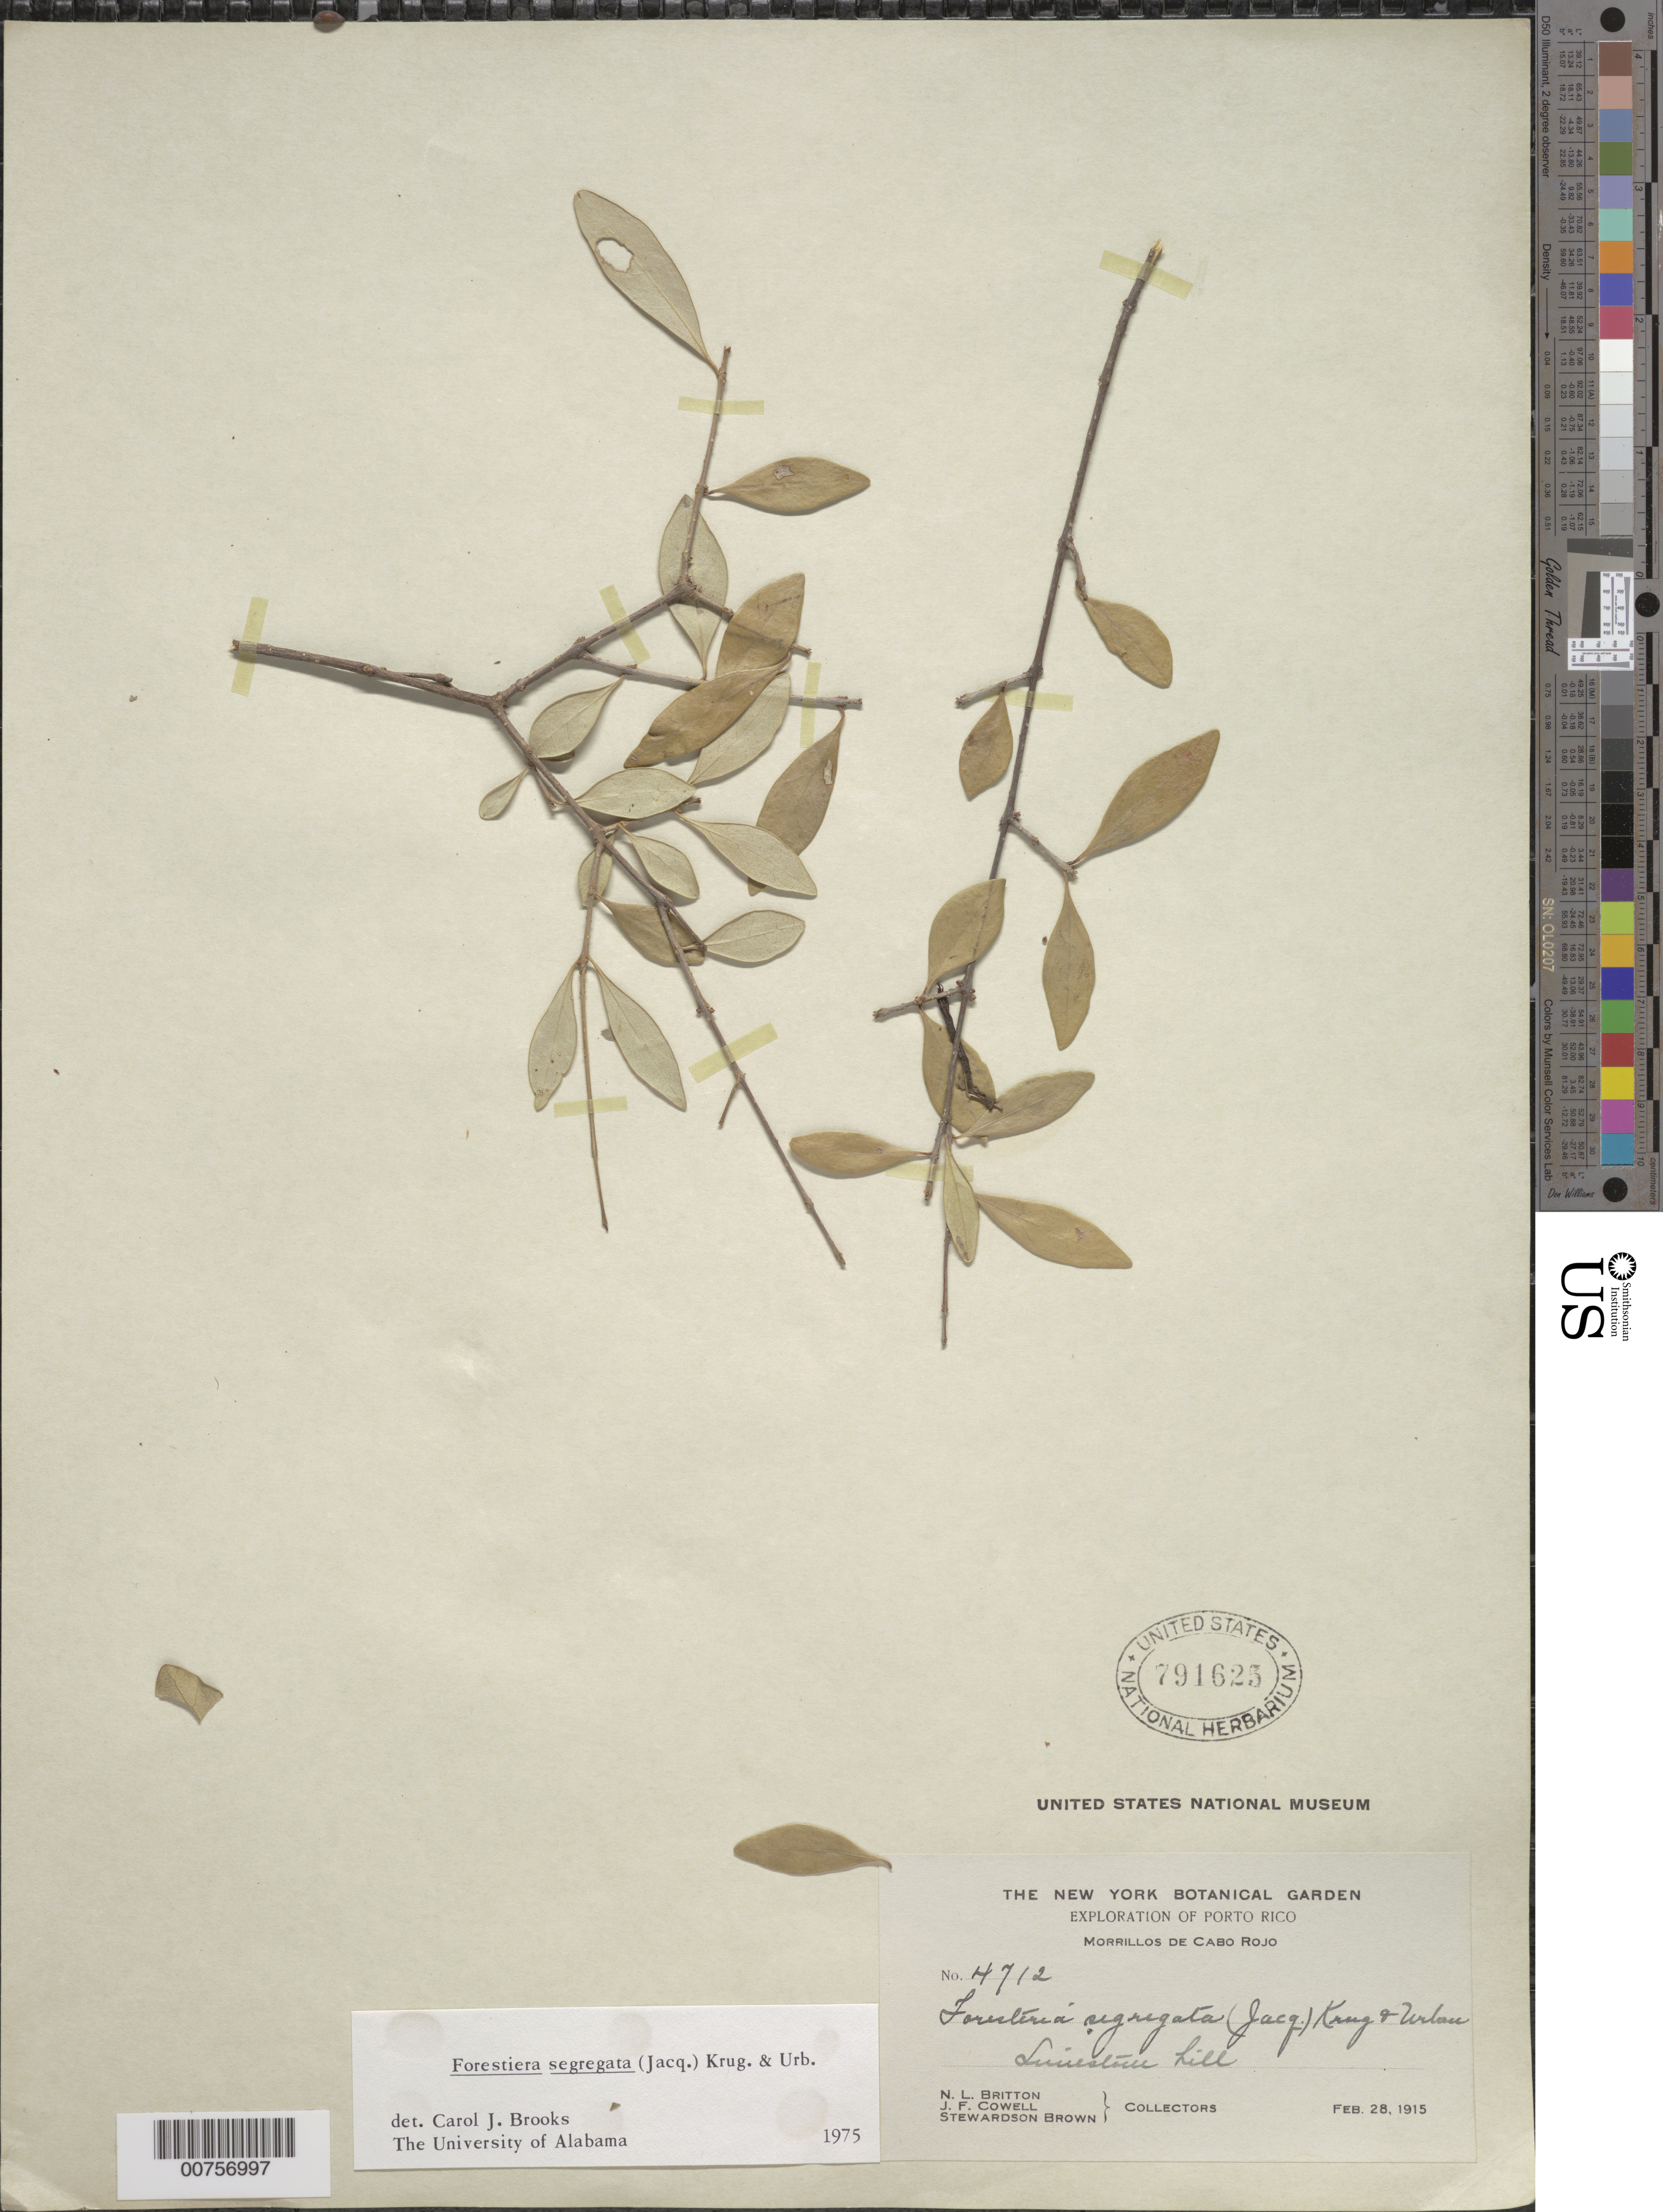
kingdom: Plantae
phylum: Tracheophyta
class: Magnoliopsida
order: Lamiales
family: Oleaceae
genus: Forestiera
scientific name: Forestiera segregata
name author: (Jacq.) Krug & Urb.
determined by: Brooks, Cecil J.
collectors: N. Britton, J. F. Cowell & S. Brown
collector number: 4712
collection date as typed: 28 Feb 1915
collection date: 1915-02-28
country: Puerto Rico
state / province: Cabo Rojo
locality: Morrillos de Cabo Rojo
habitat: Limestone hill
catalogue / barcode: US 791625